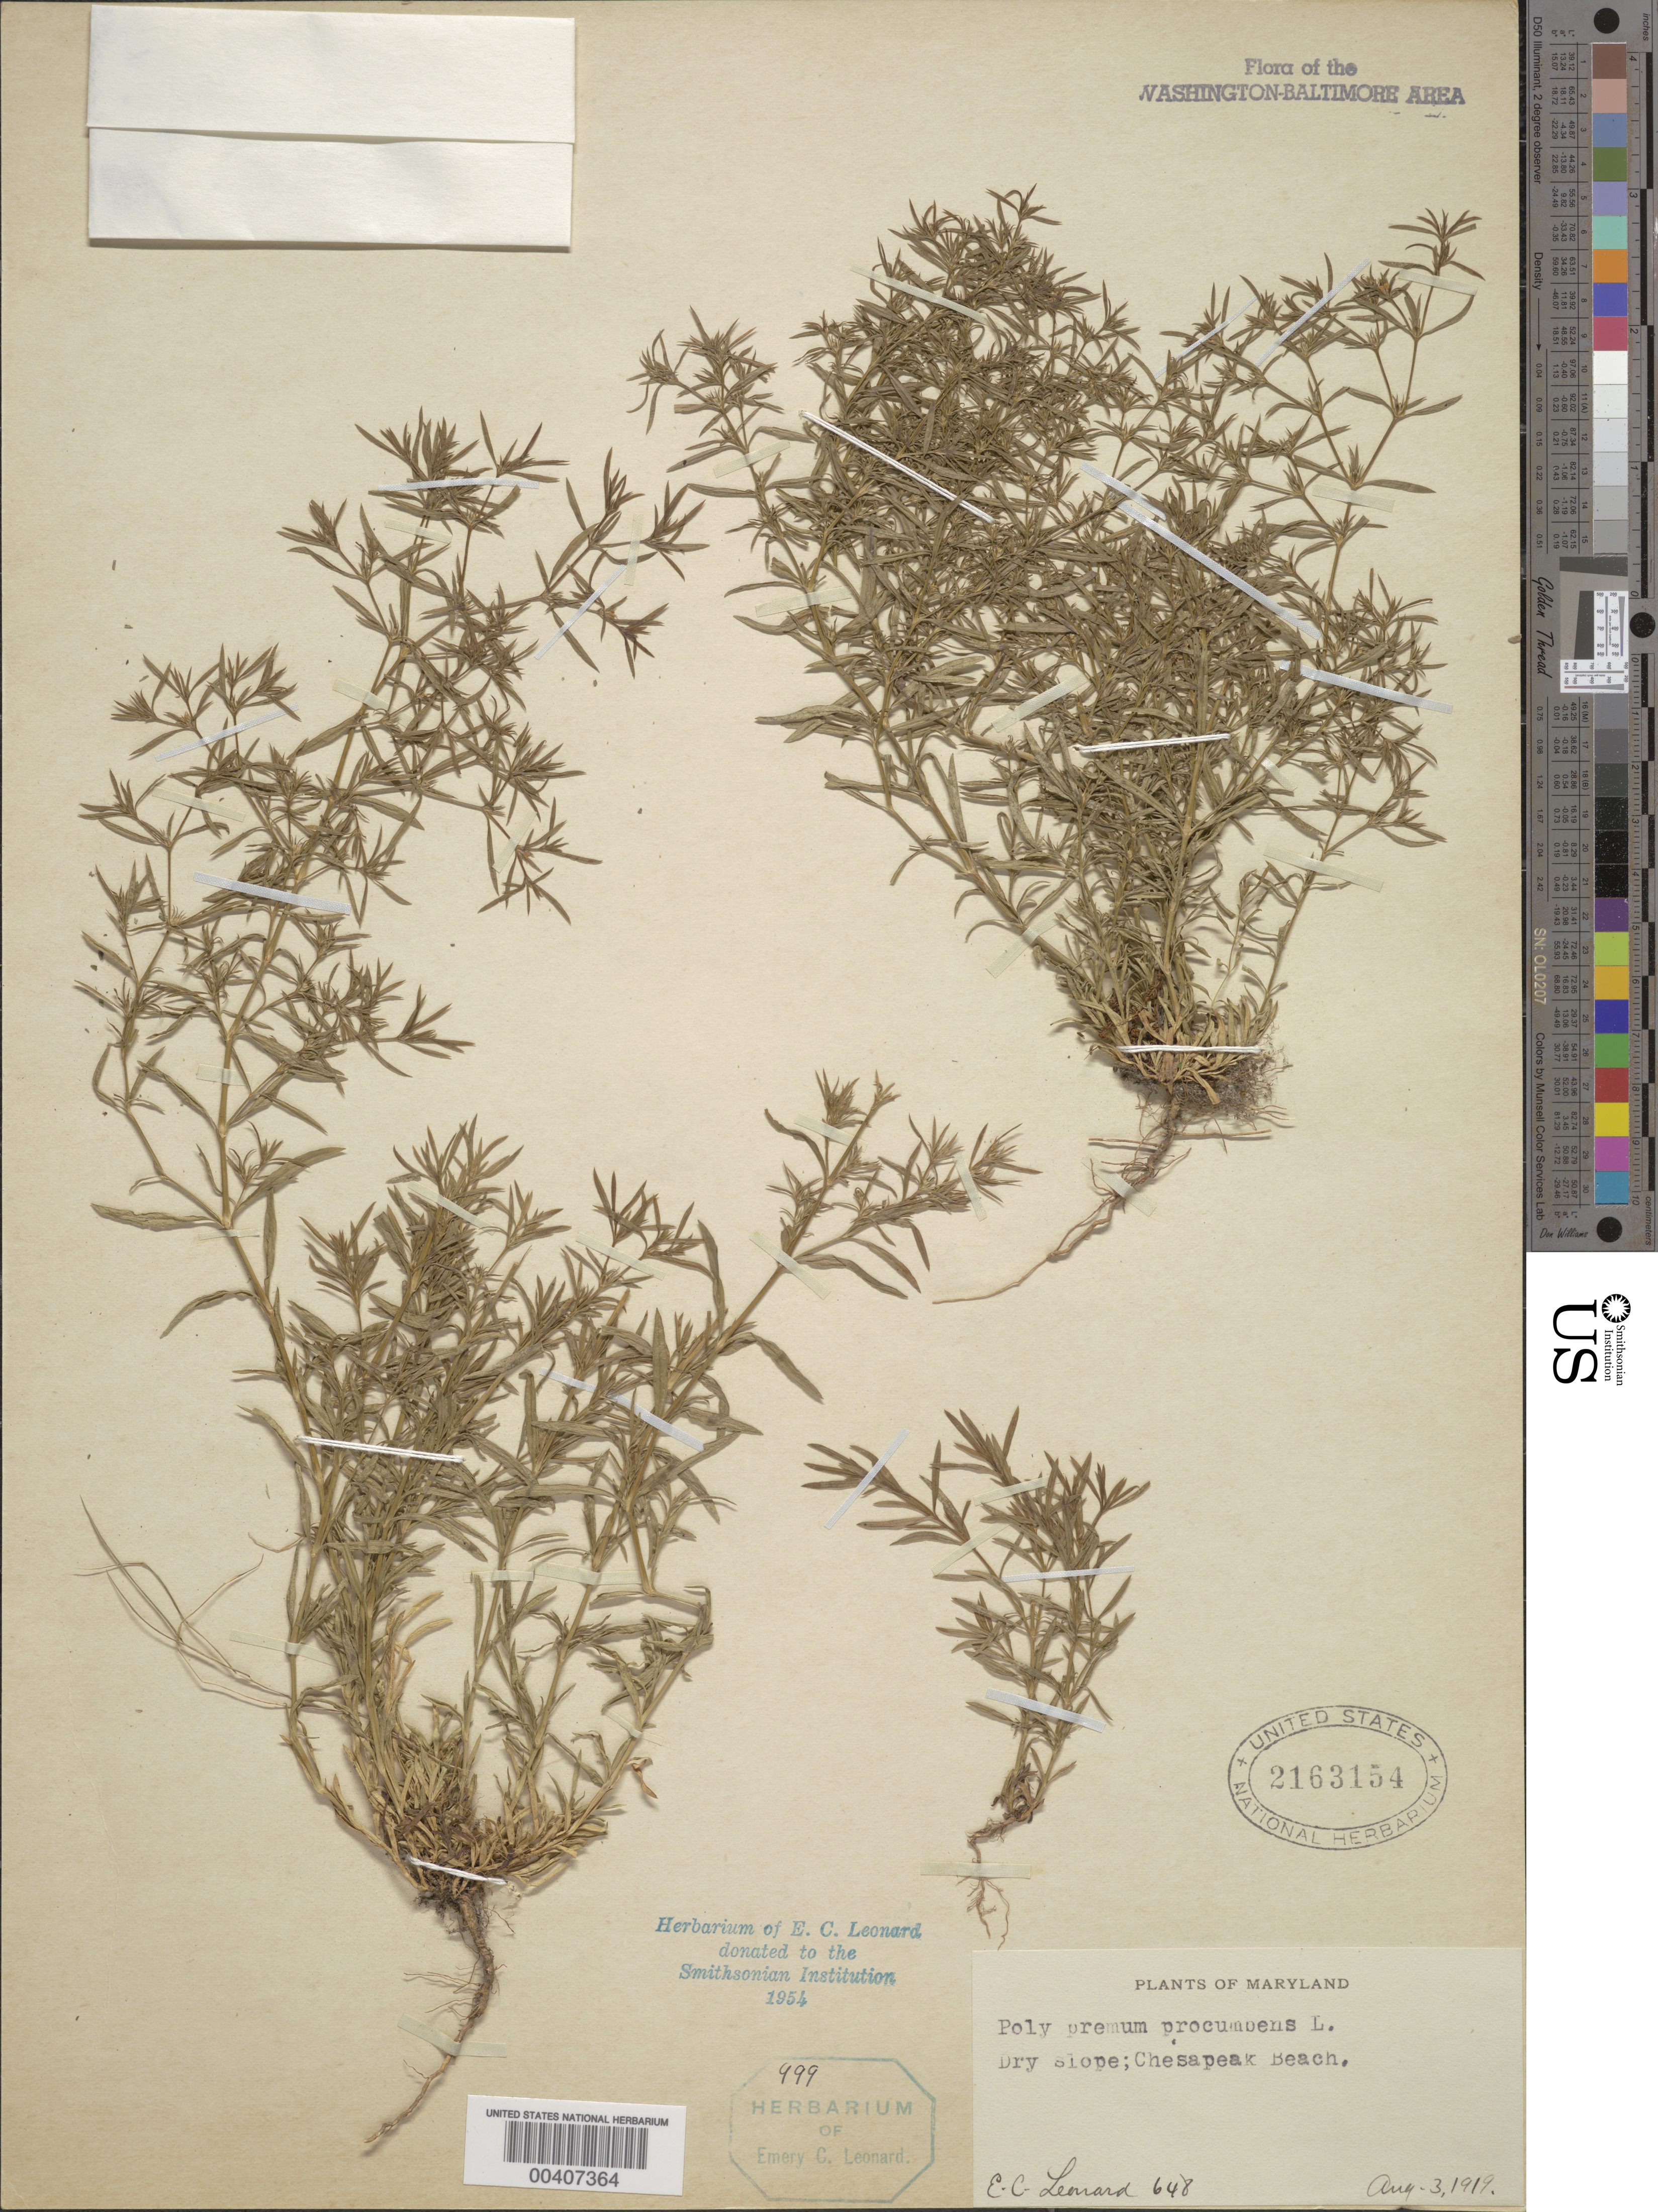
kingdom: Plantae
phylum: Tracheophyta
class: Magnoliopsida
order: Lamiales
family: Tetrachondraceae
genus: Polypremum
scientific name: Polypremum procumbens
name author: L.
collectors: E. C. Leonard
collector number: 648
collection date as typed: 03 Aug 1919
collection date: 1919-08-03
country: United States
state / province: Maryland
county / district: Calvert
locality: Chesapeake Beach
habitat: Dry slope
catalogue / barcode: US 2163154